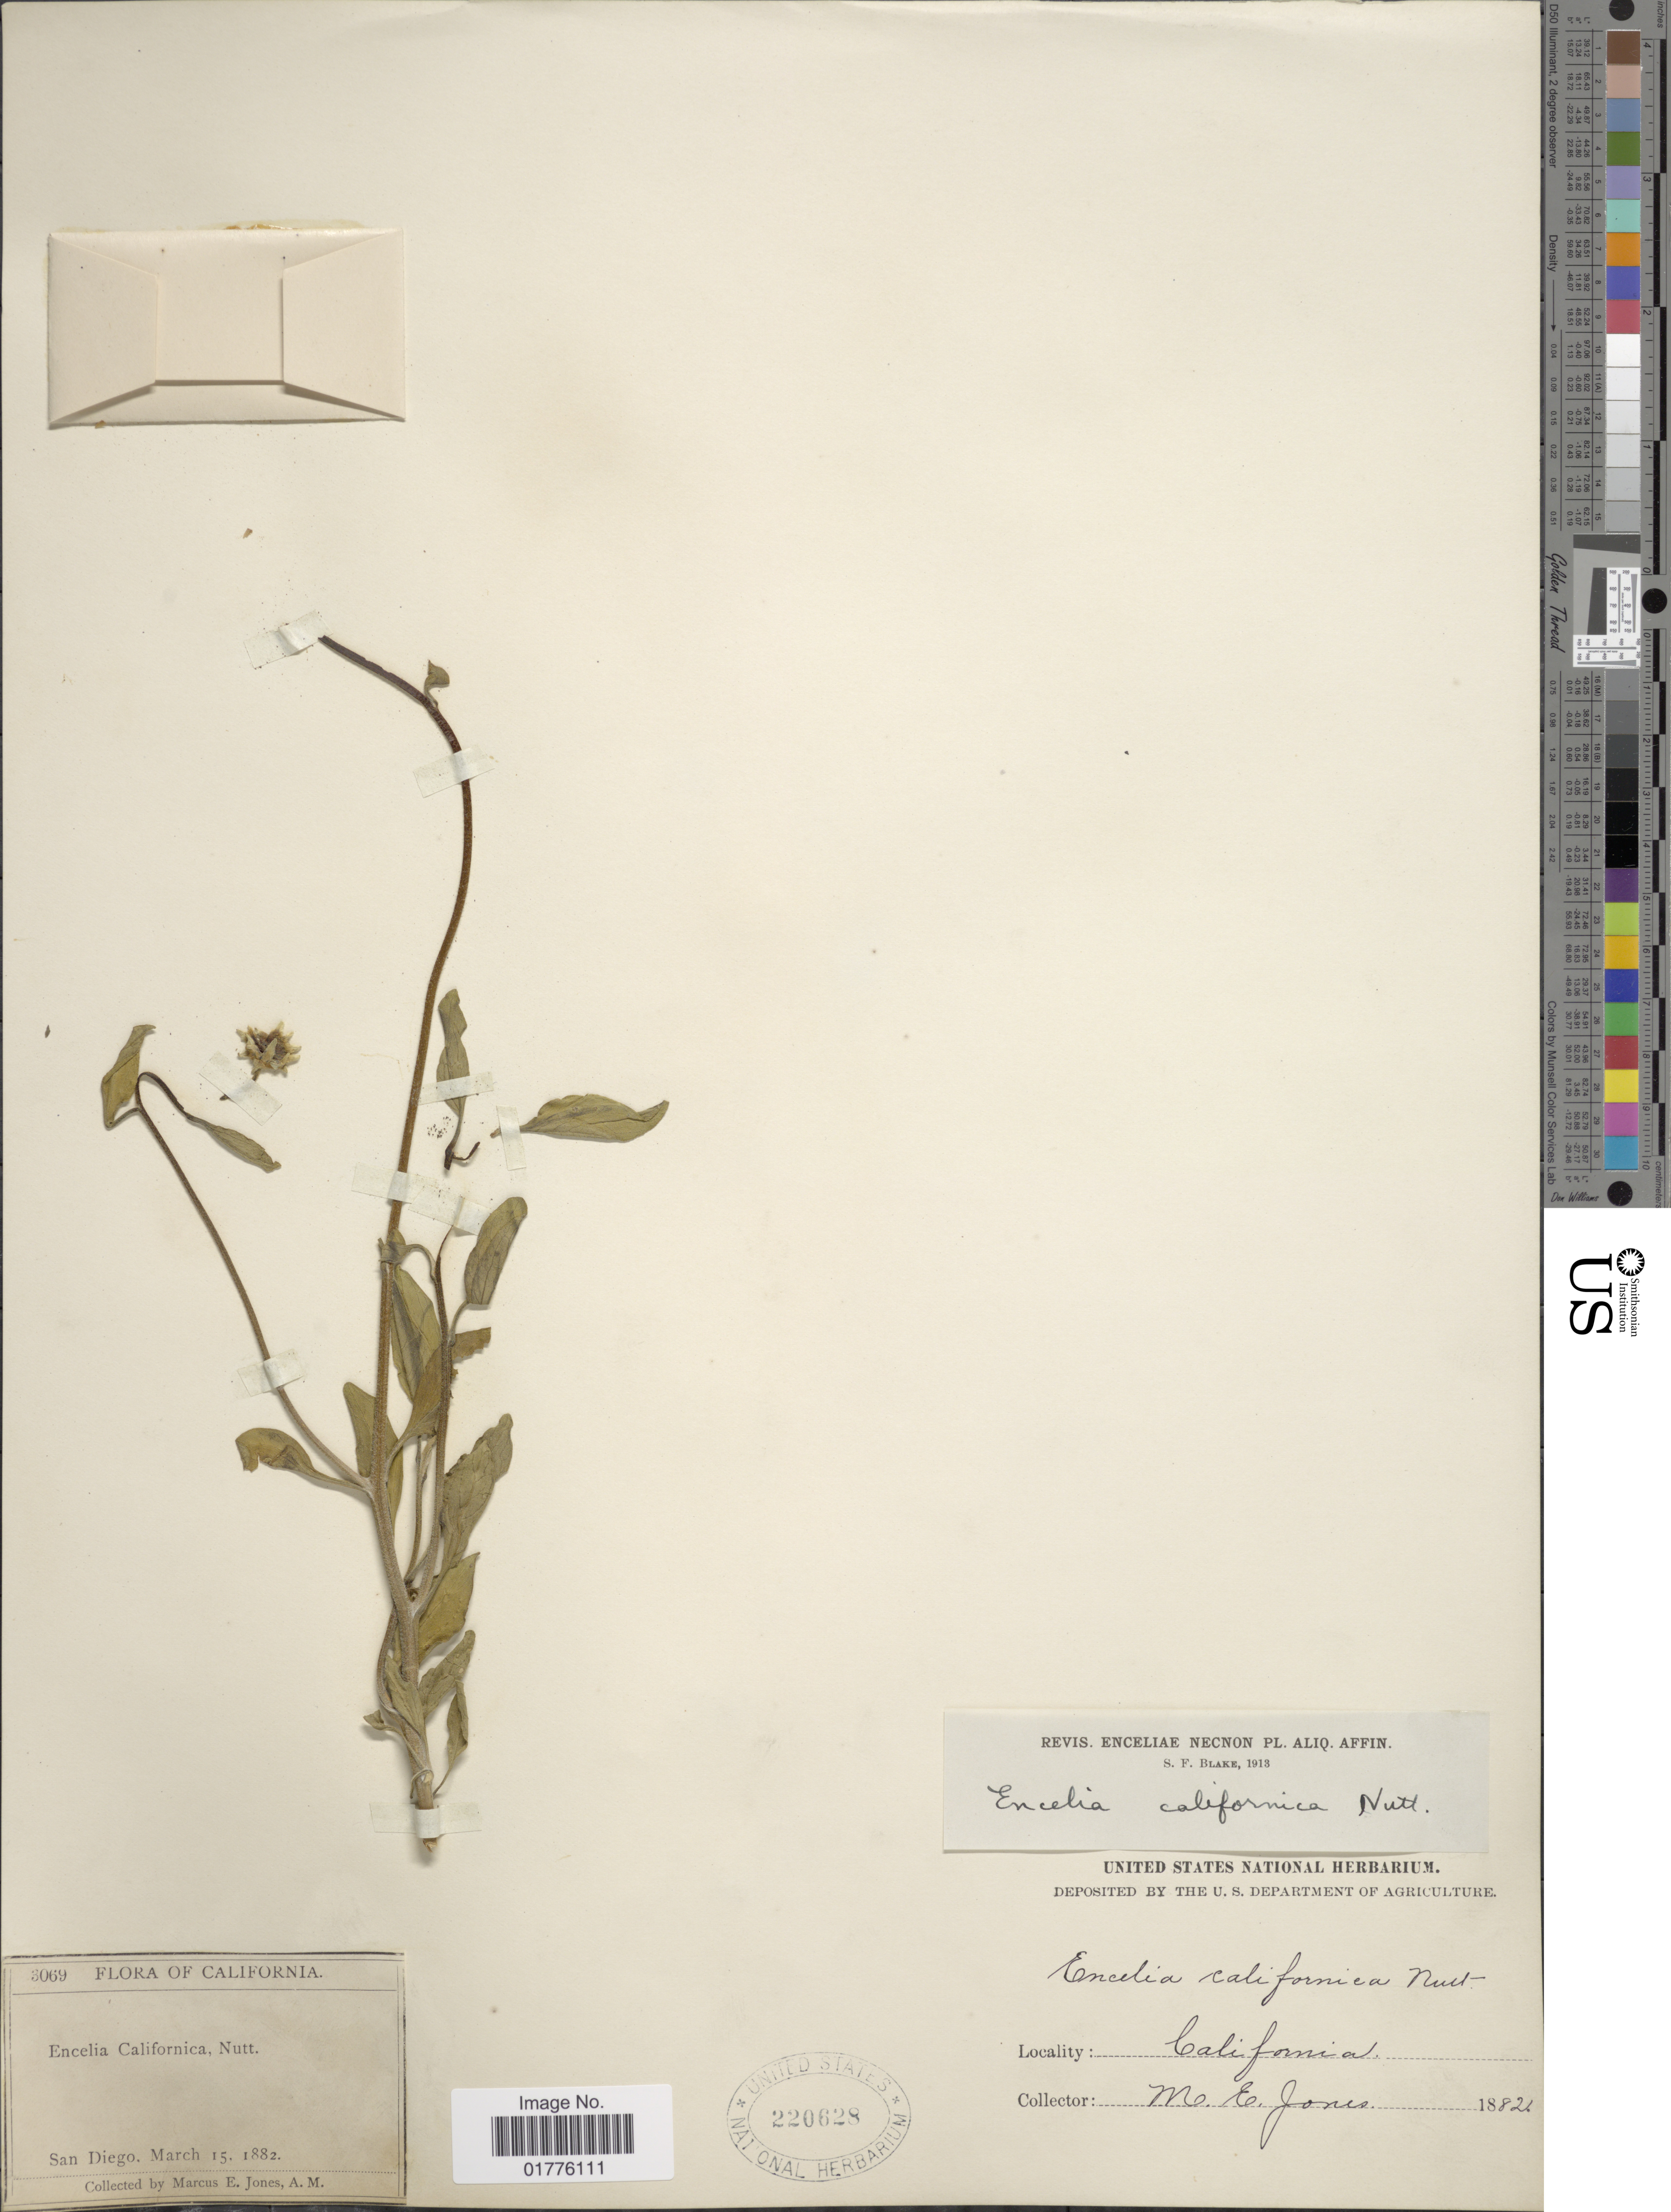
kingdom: Plantae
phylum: Tracheophyta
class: Magnoliopsida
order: Asterales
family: Asteraceae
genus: Encelia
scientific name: Encelia californica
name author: Nutt.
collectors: M. E. Jones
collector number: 3069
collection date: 1882-03-15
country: United States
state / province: California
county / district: San Diego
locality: California. San Diego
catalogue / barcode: US 220628